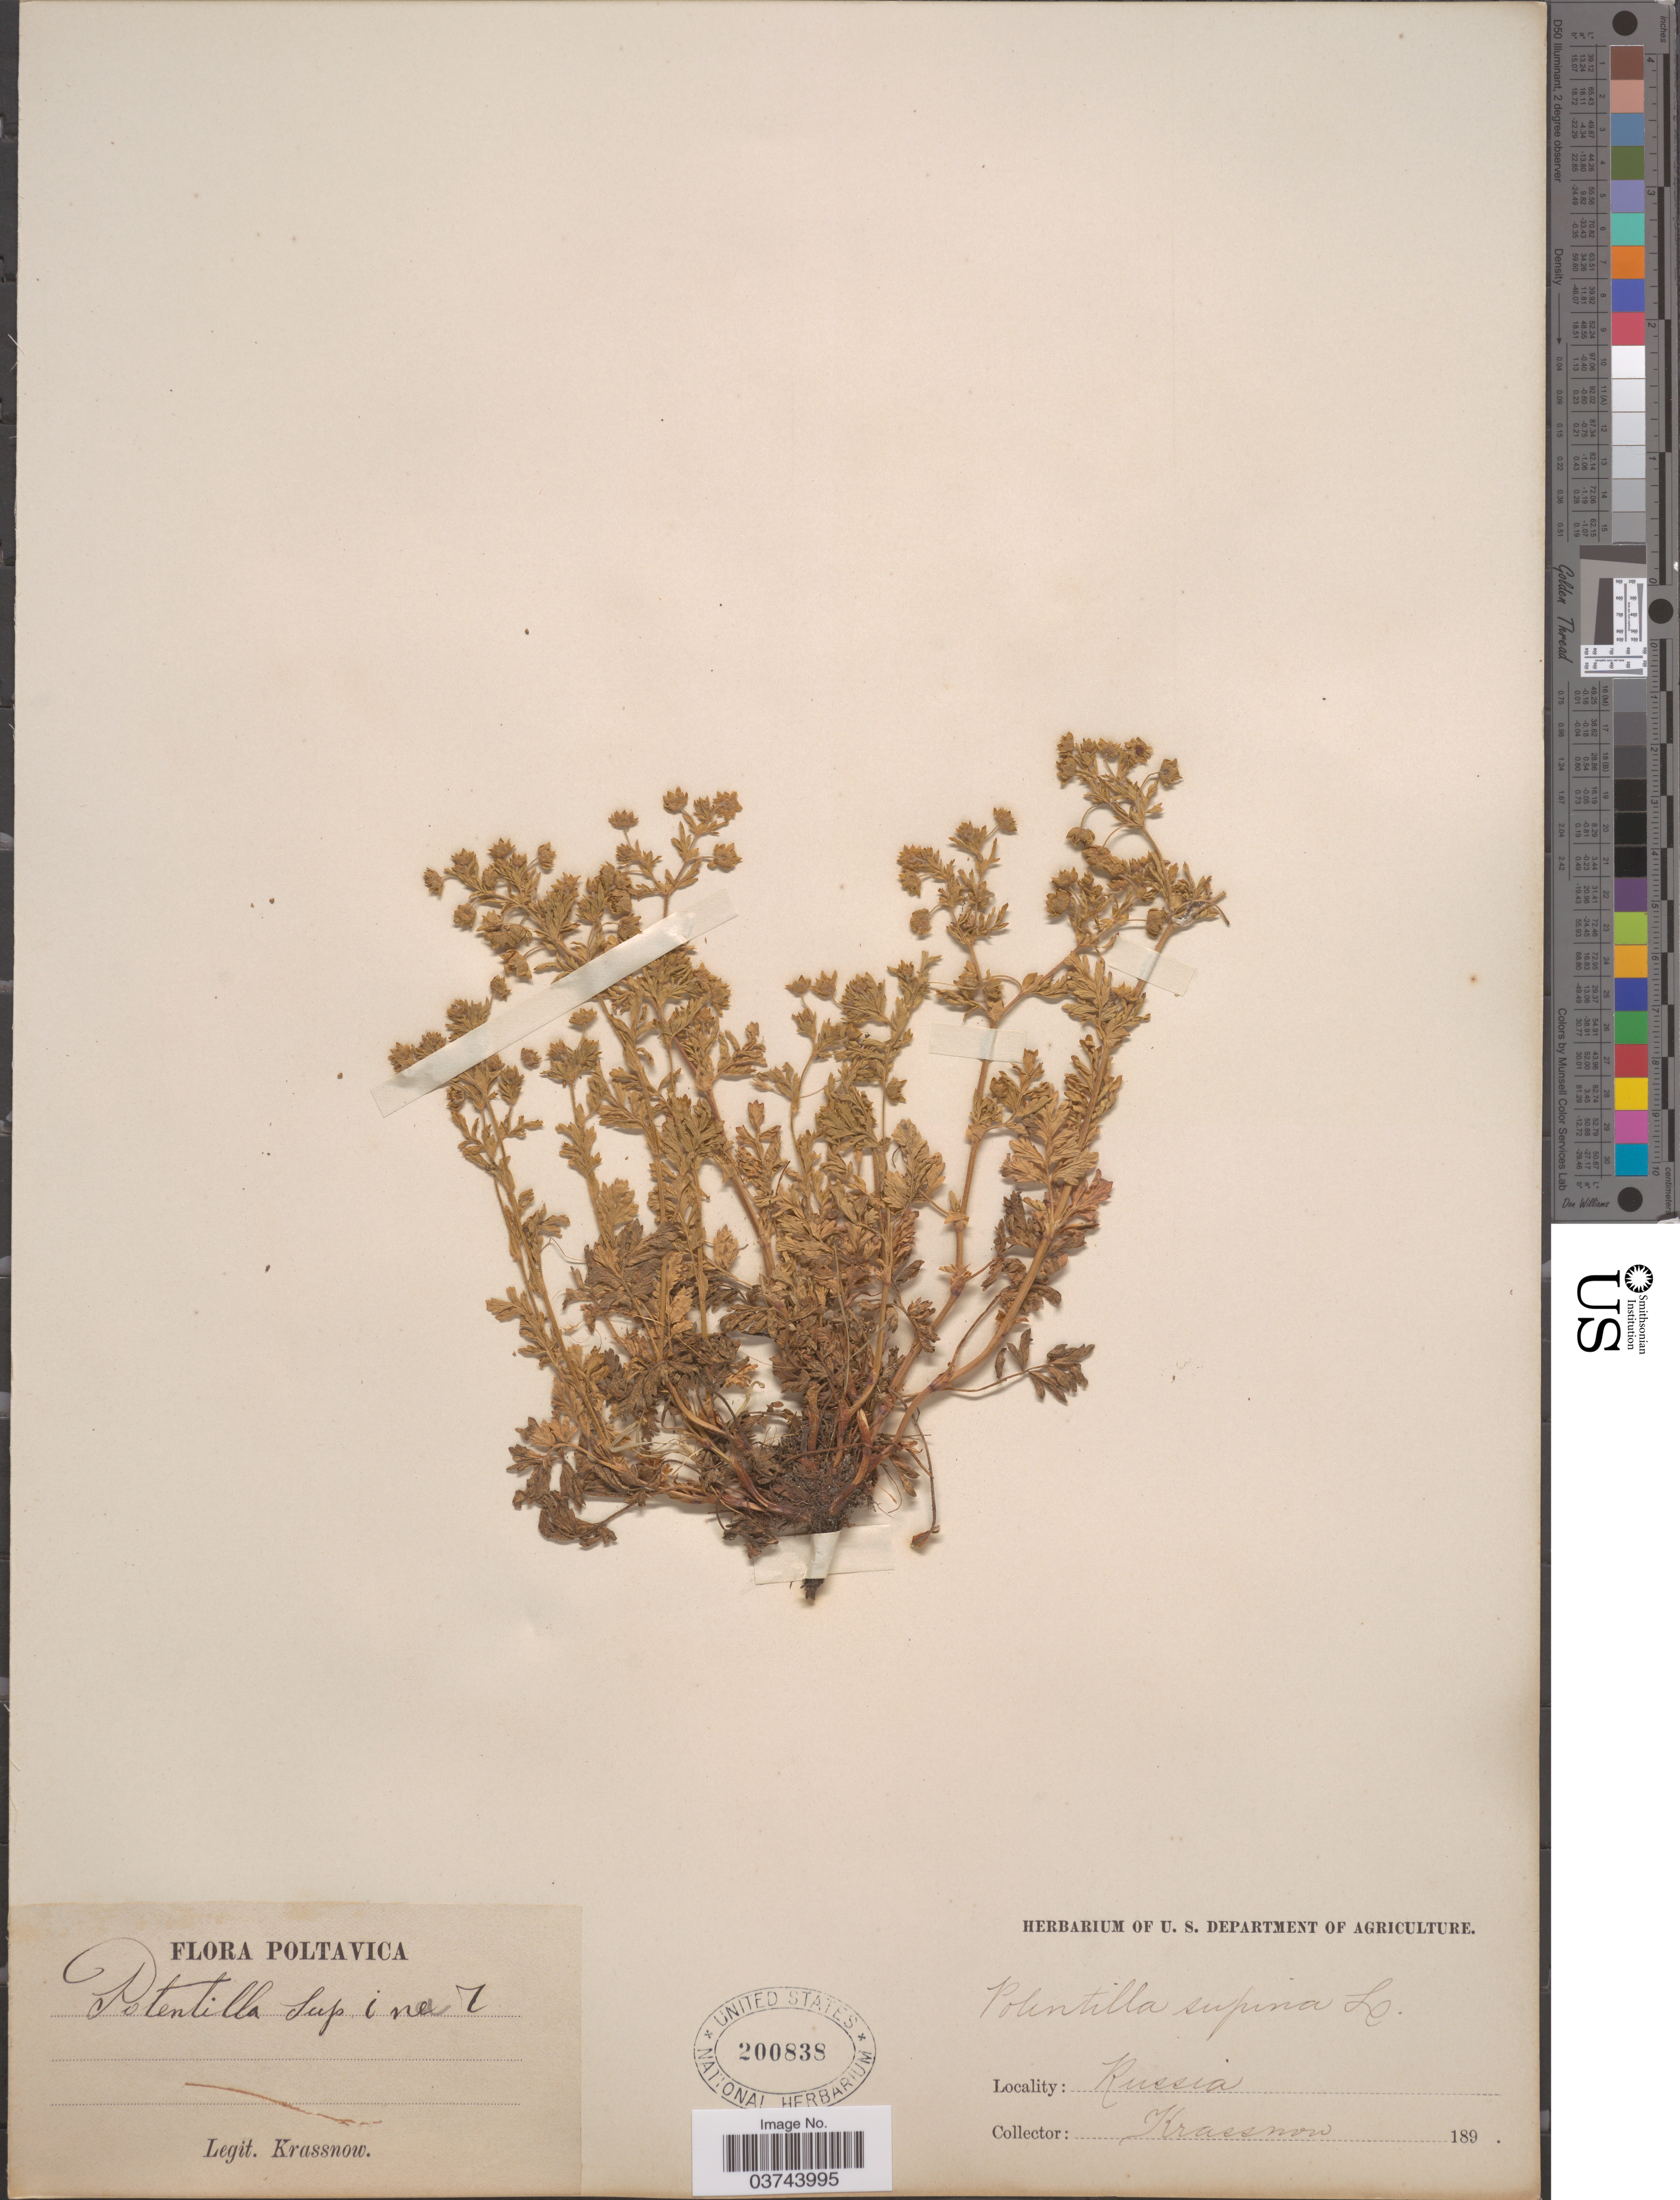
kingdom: Plantae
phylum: Tracheophyta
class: Magnoliopsida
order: Rosales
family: Rosaceae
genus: Potentilla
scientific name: Potentilla supina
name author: L.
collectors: -. Krassnow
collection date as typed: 189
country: Ukraine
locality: Poltavica. Russia.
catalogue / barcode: US 200838